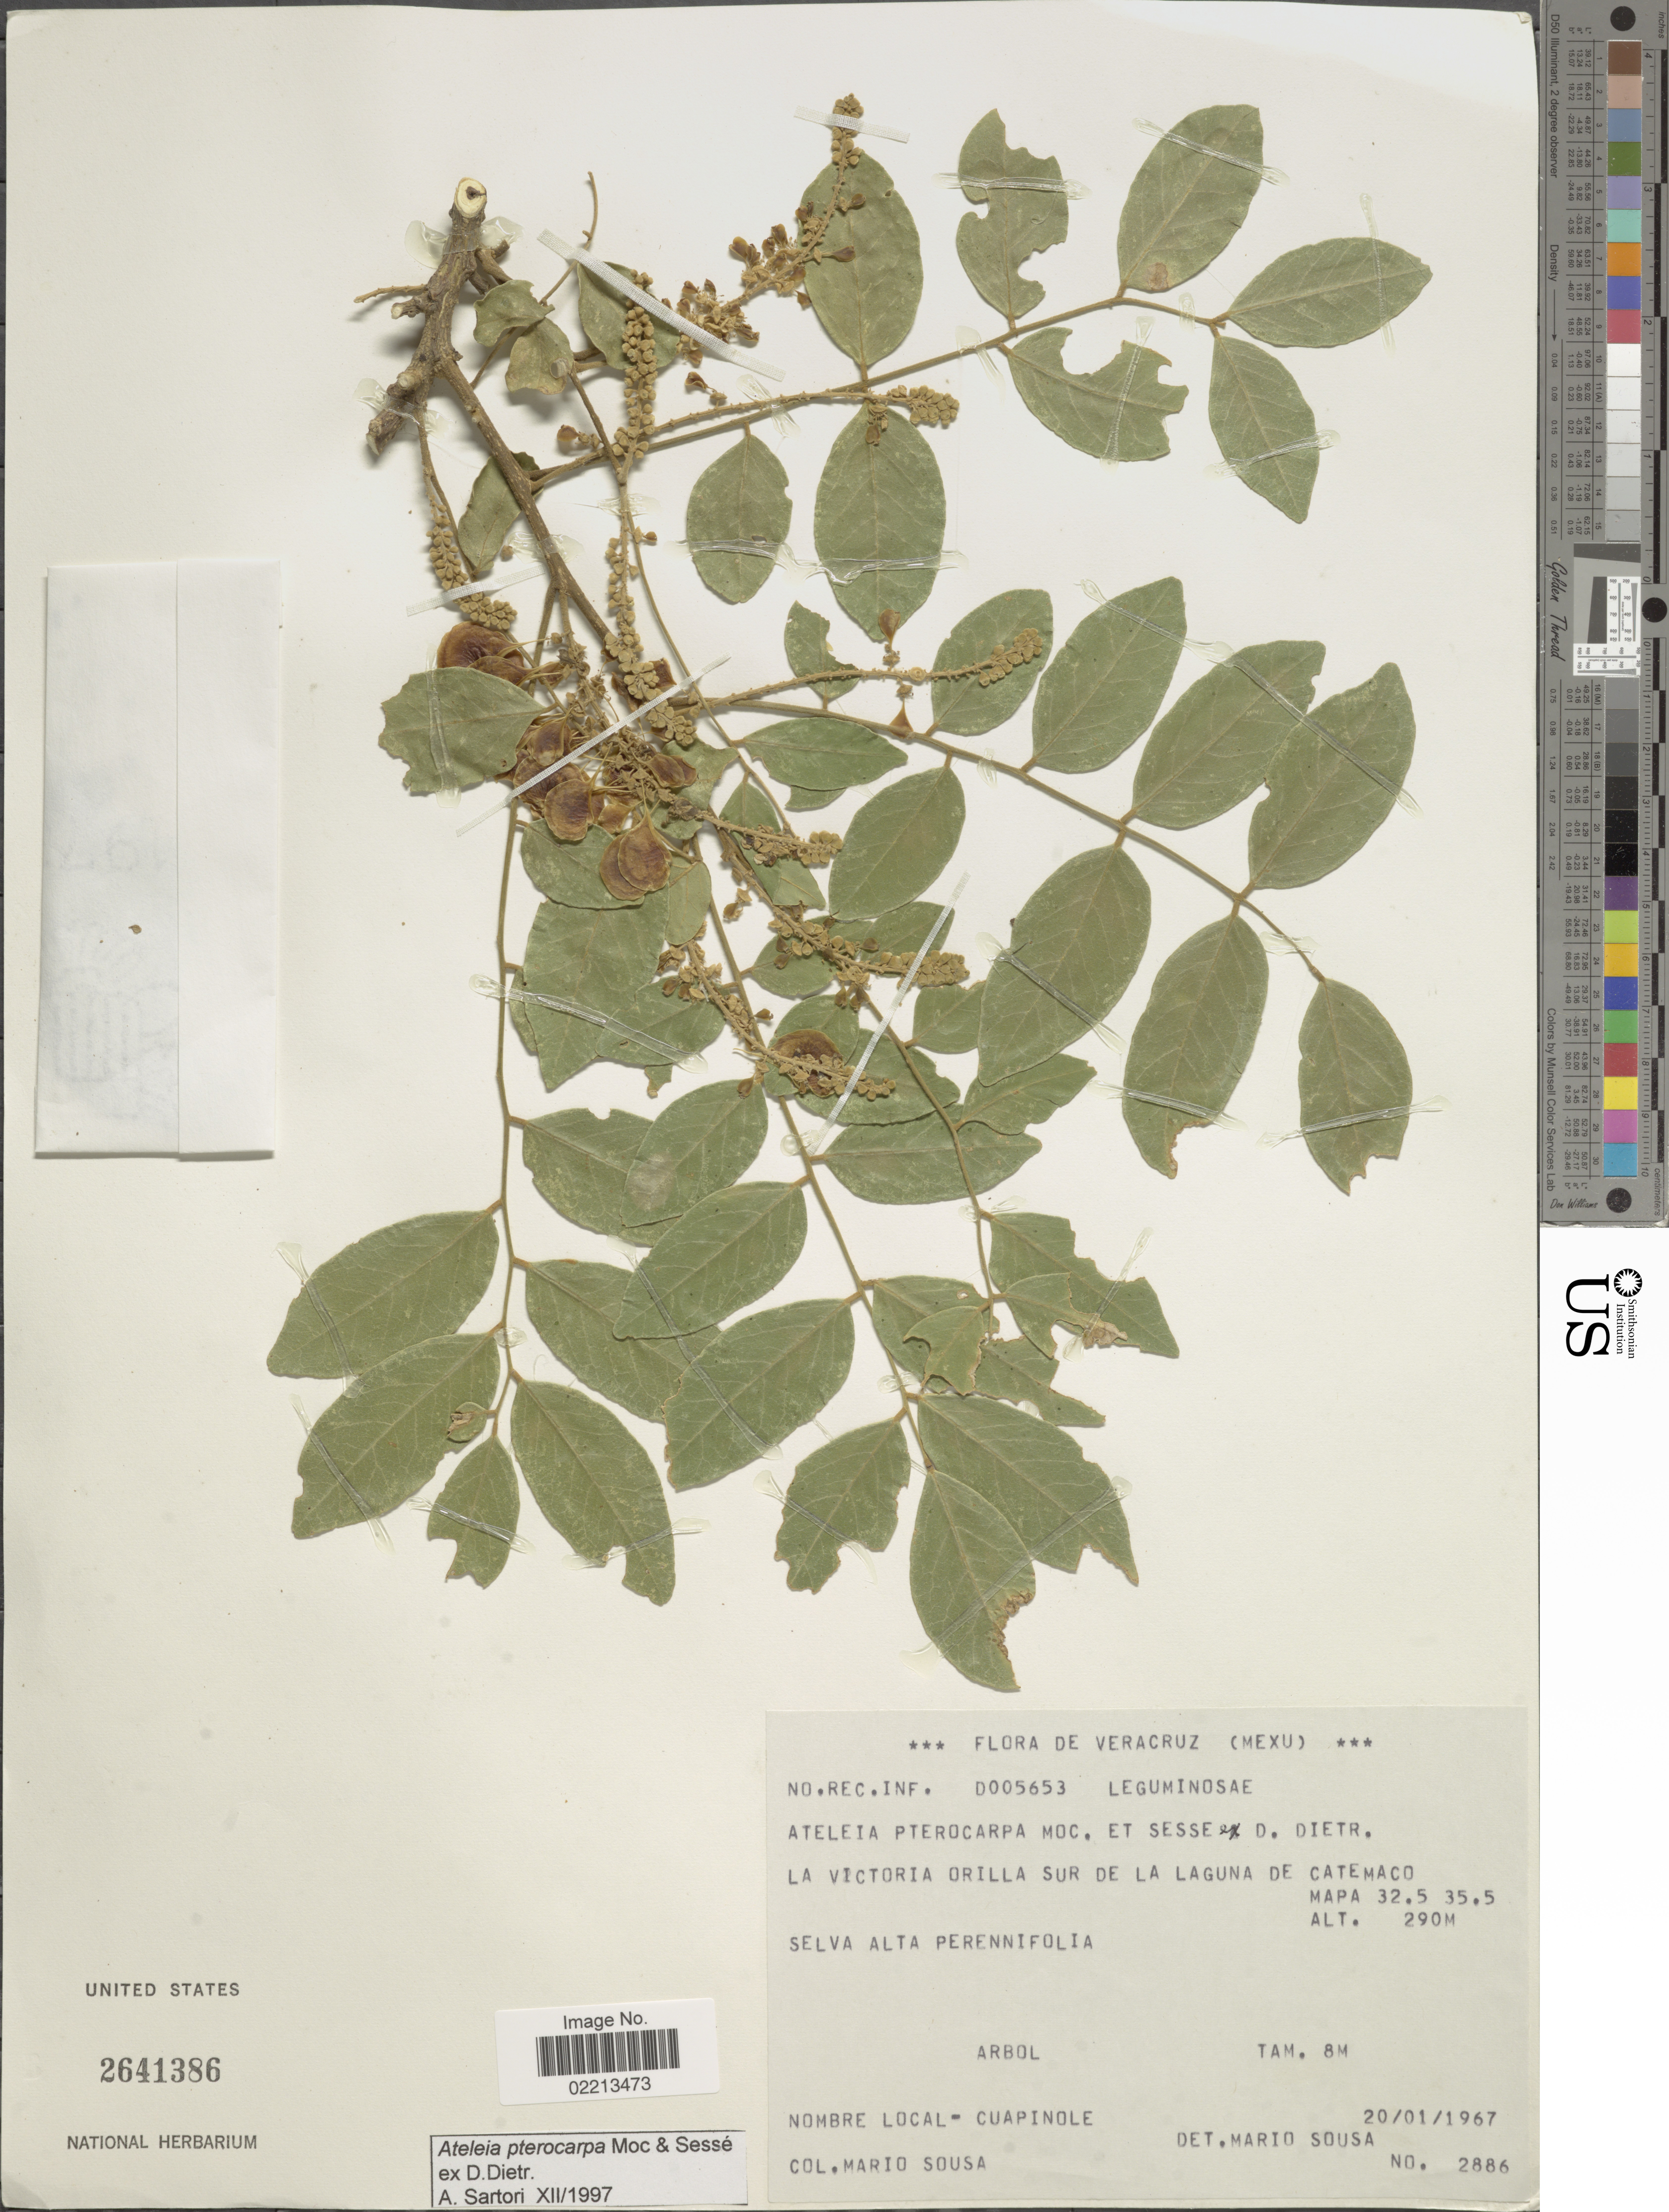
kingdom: Plantae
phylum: Tracheophyta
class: Magnoliopsida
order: Fabales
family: Fabaceae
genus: Ateleia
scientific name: Ateleia pterocarpa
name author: Moc. & Sessé ex D. Dietr.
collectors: M. Sousa S.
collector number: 2886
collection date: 1967-01-20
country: Mexico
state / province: Veracruz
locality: La Victoria Orilla sur de La Laguna de Catemaco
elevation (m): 290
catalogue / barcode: US 2641386